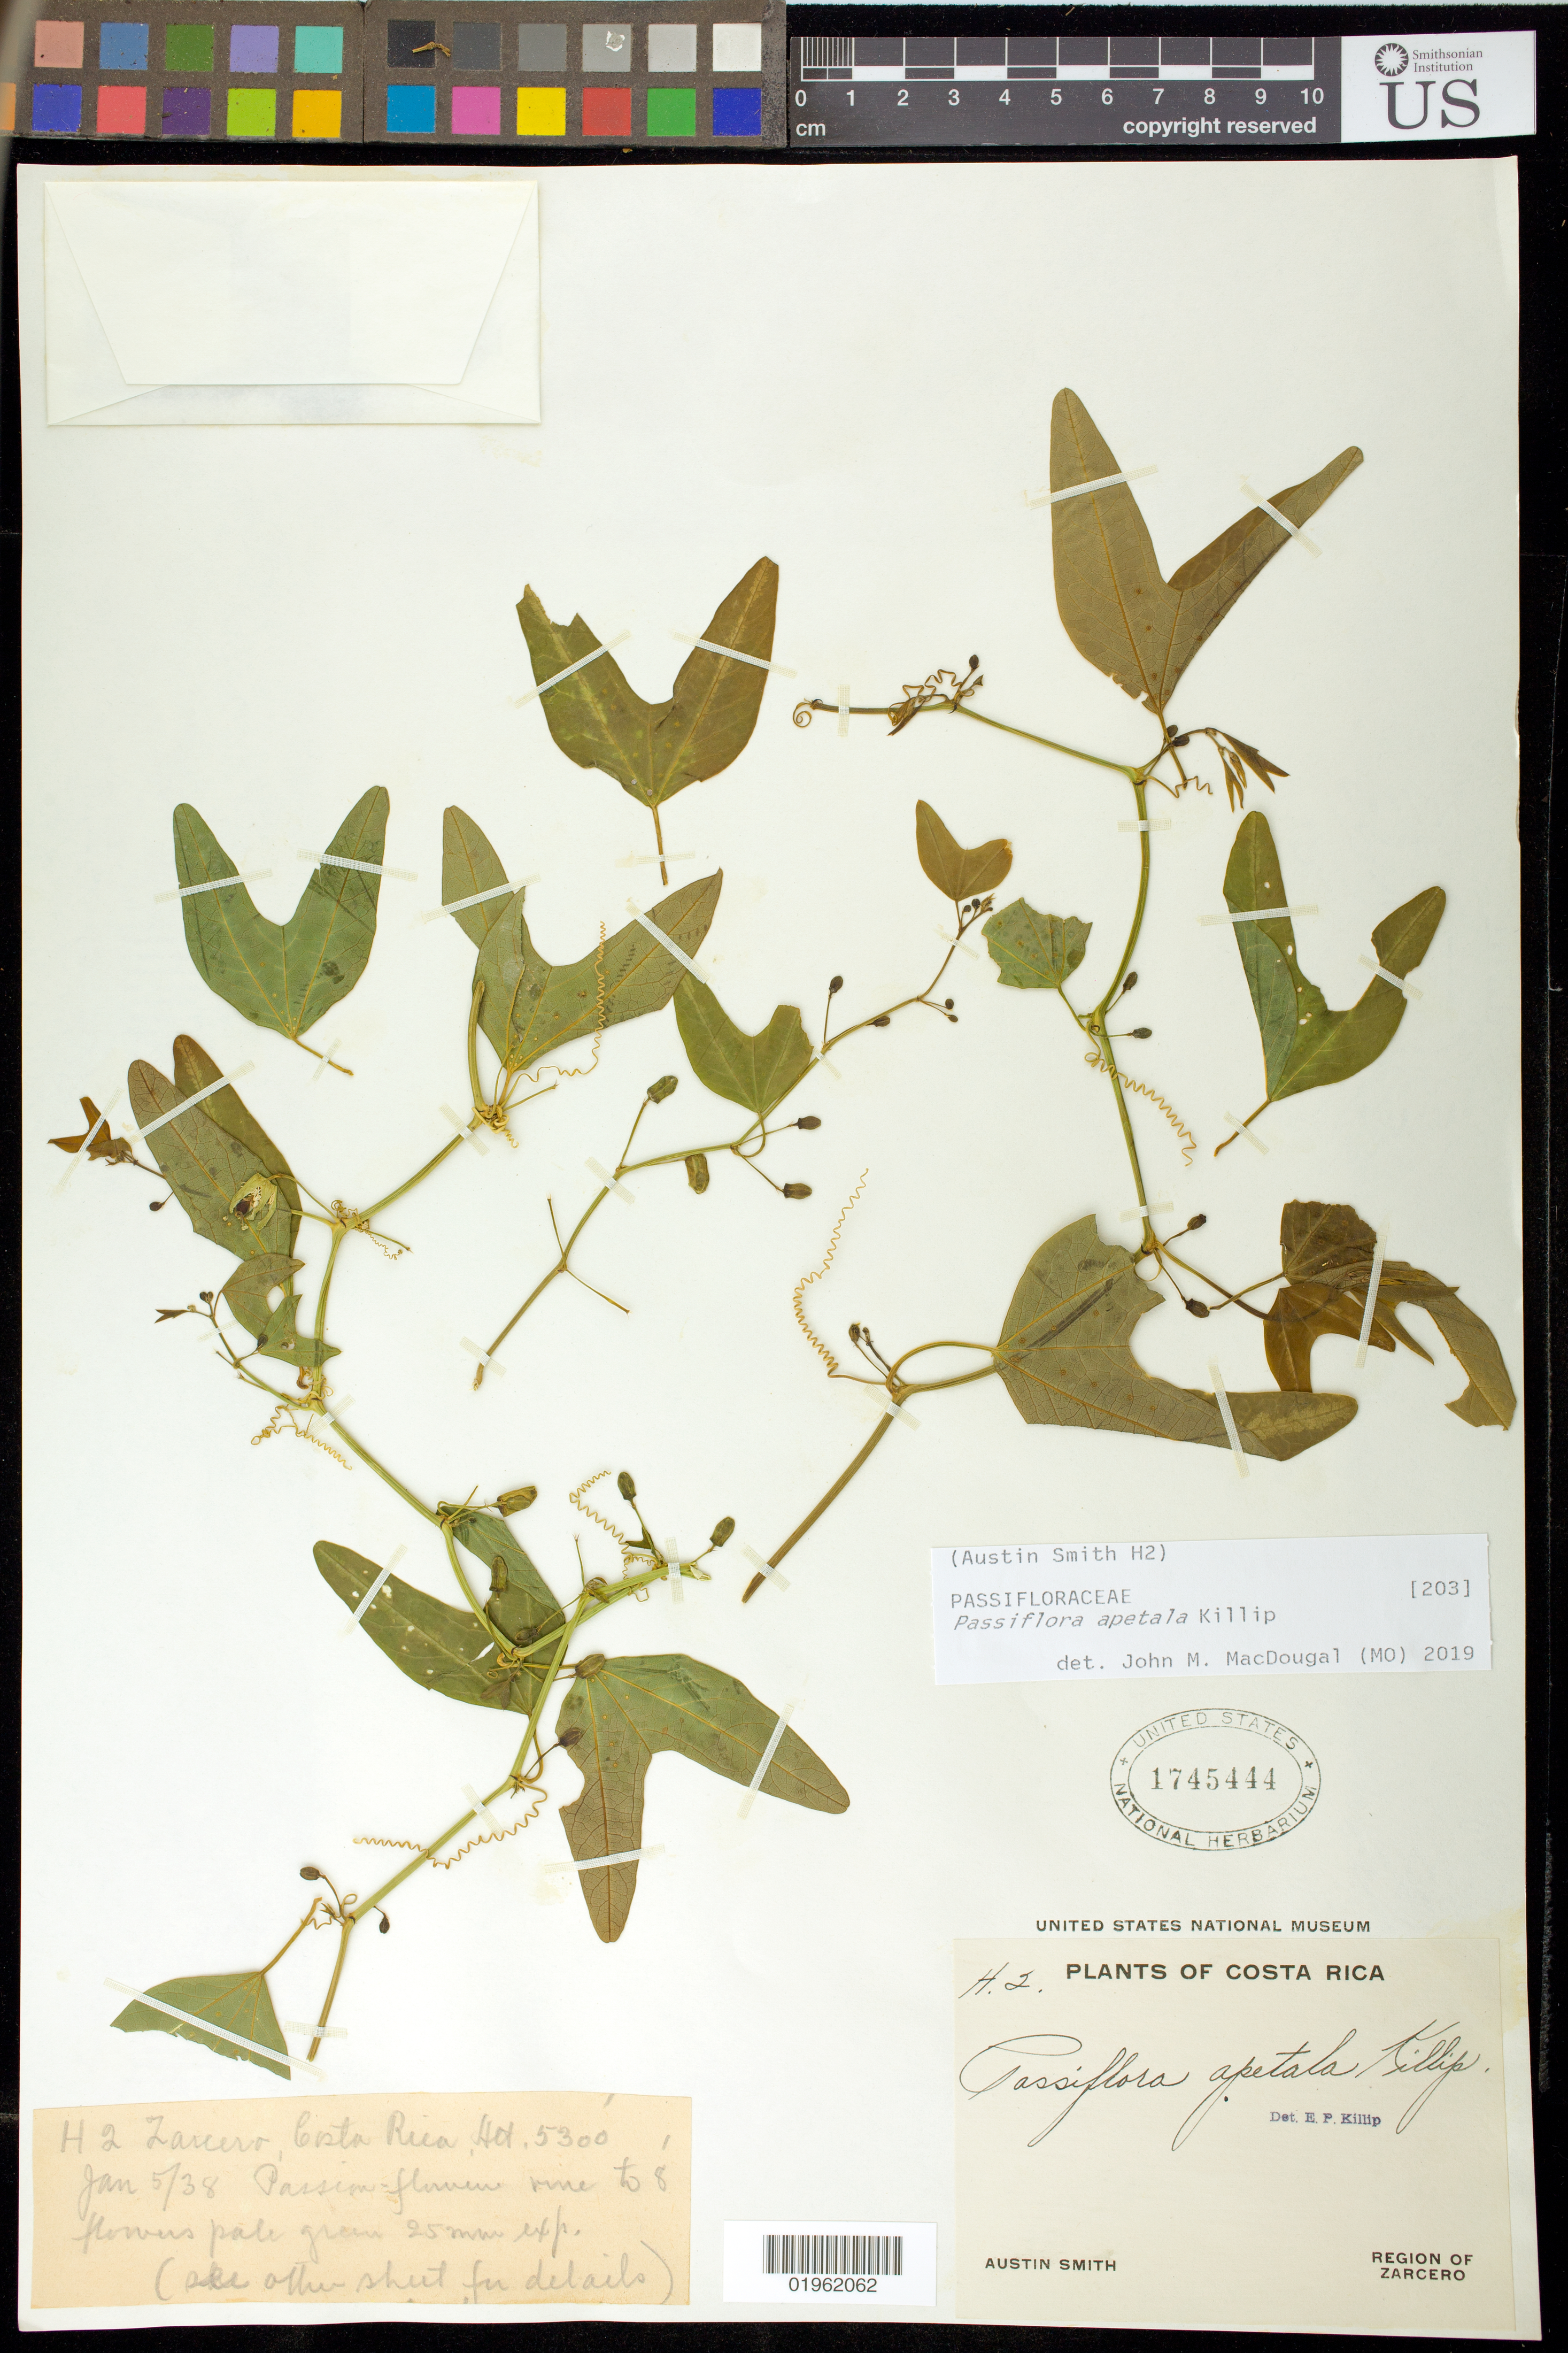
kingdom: Plantae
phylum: Tracheophyta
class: Magnoliopsida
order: Malpighiales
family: Passifloraceae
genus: Passiflora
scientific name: Passiflora apetala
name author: Killip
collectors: A. H. Smith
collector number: H2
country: Costa Rica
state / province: Alajuela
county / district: Zarcero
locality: Zarcero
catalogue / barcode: US 1745444